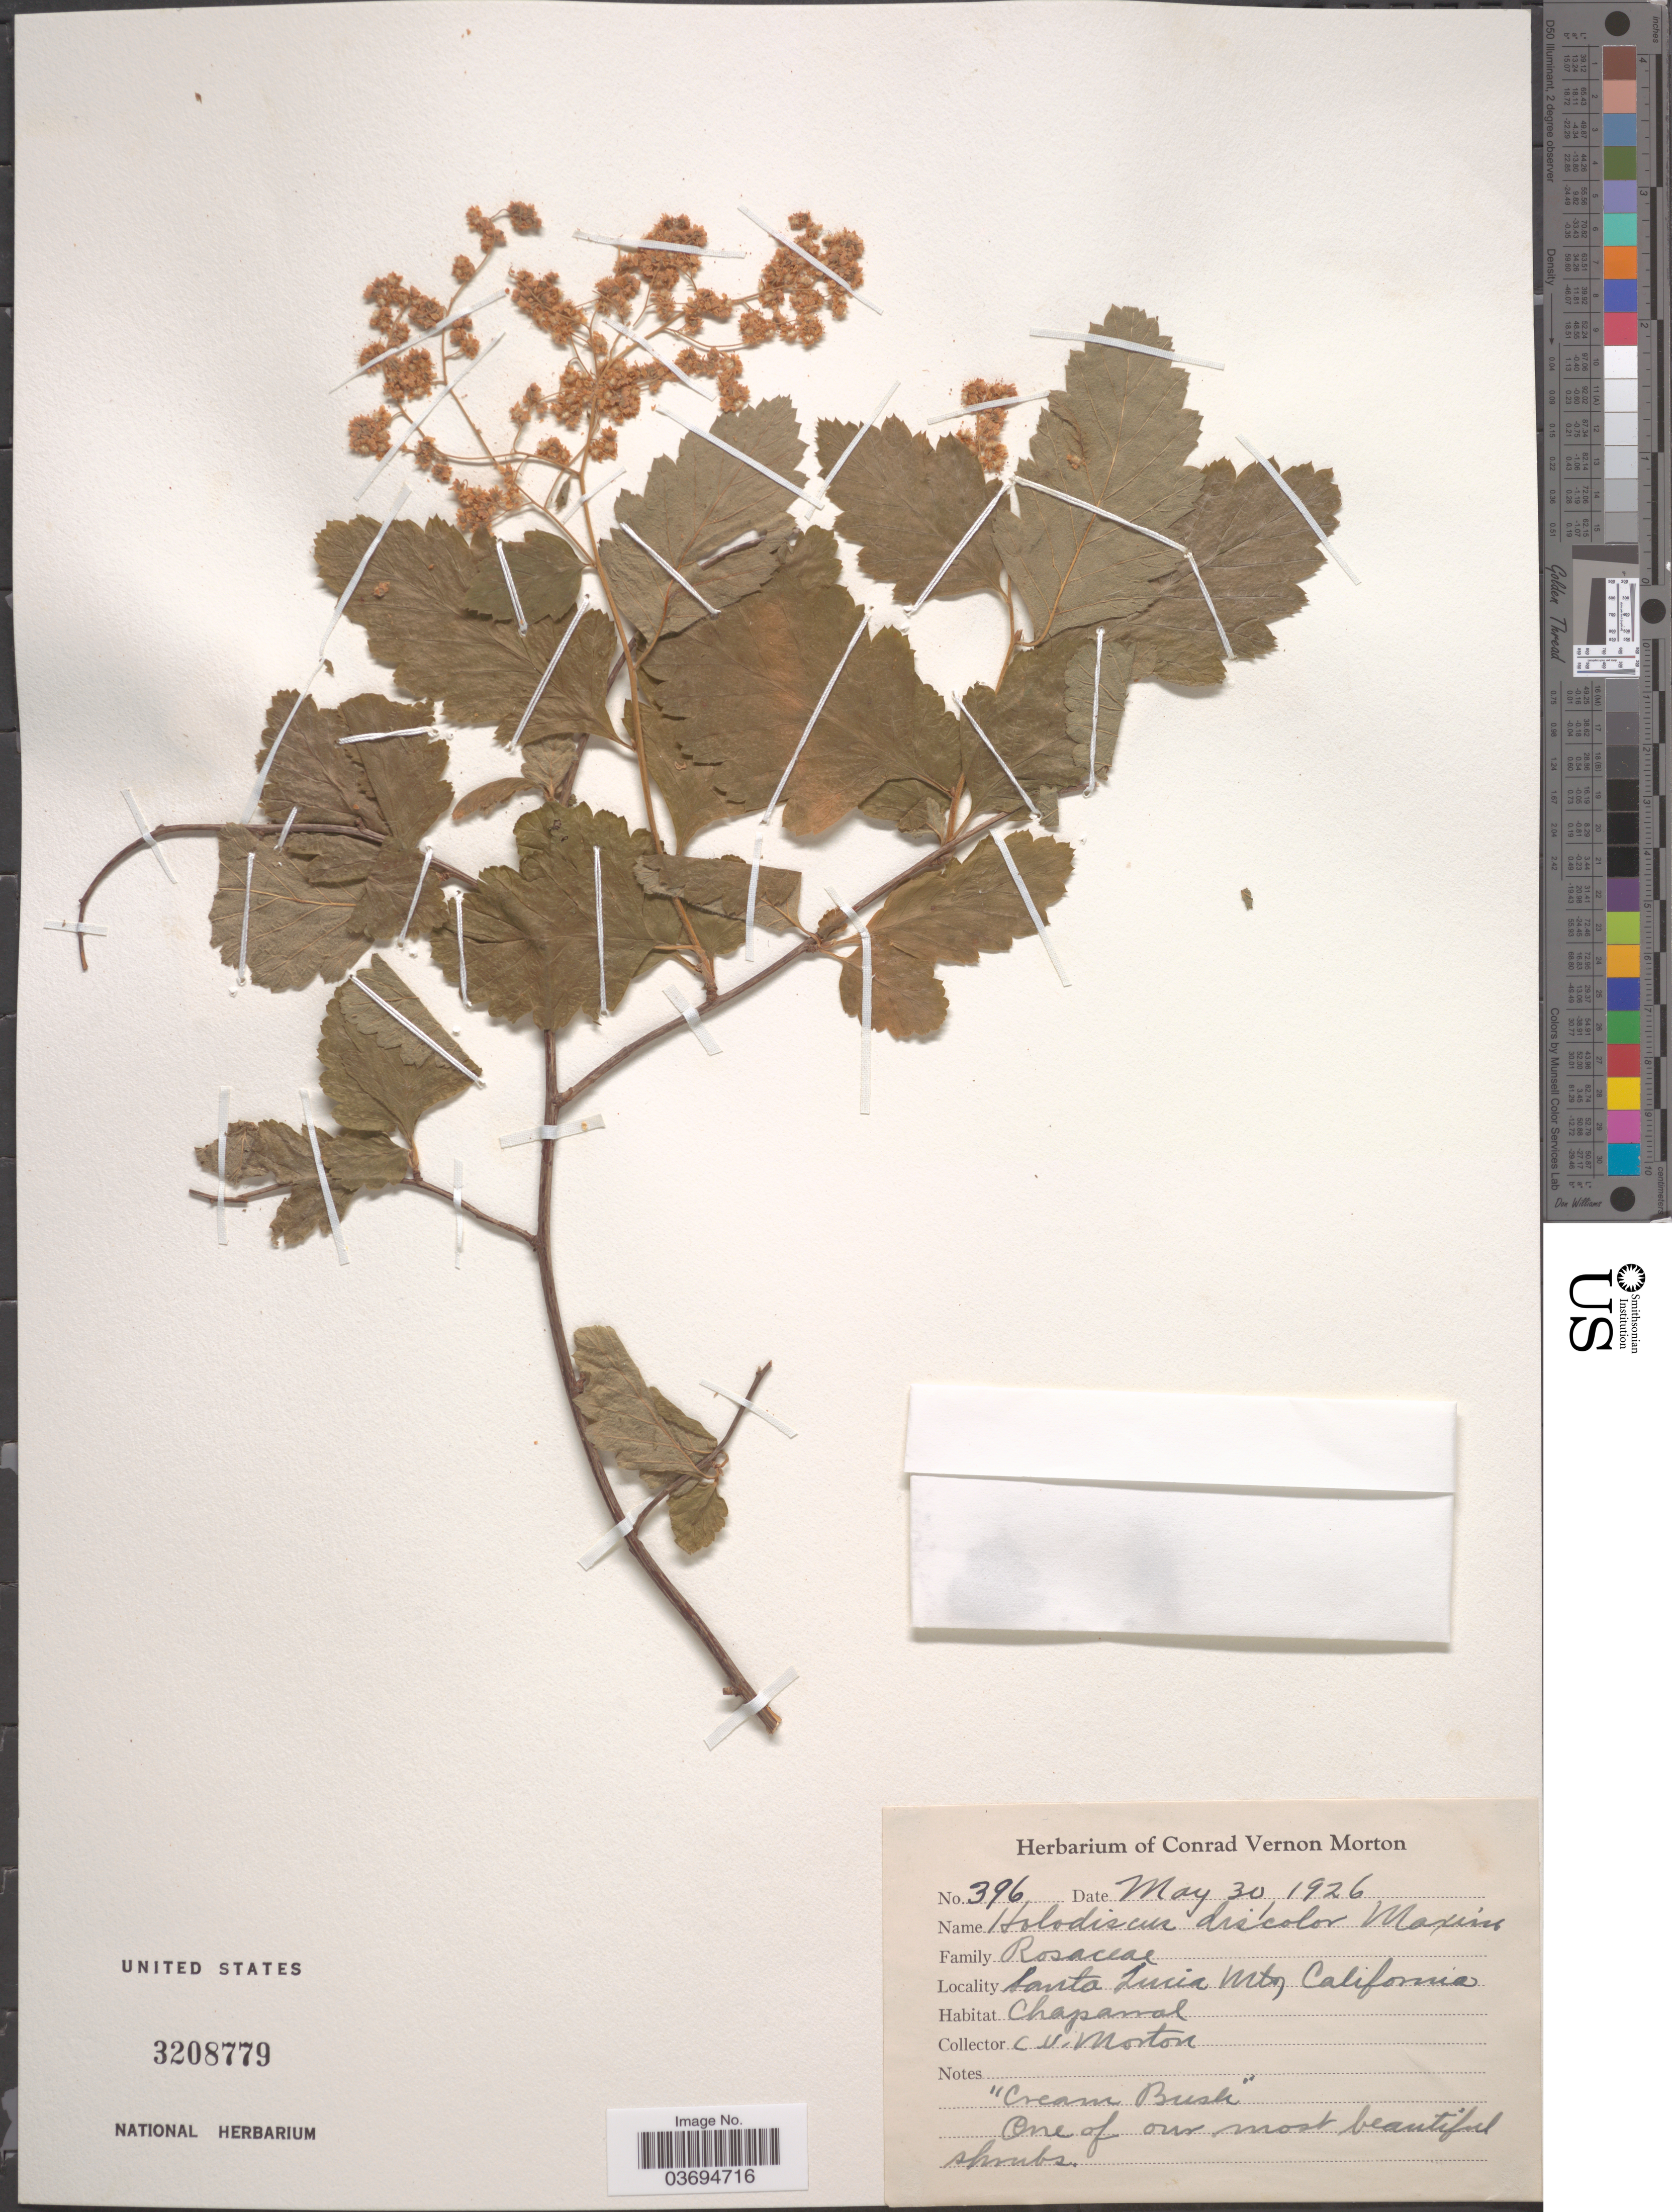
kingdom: Plantae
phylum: Tracheophyta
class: Magnoliopsida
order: Rosales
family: Rosaceae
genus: Holodiscus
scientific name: Holodiscus discolor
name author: (Pursh) Maxim.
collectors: C. V. Morton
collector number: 396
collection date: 1926-05-30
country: United States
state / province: California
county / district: San Luis Obispo/Monterey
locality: Santa Lucia Mts California. Chaparral.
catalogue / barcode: US 3208779